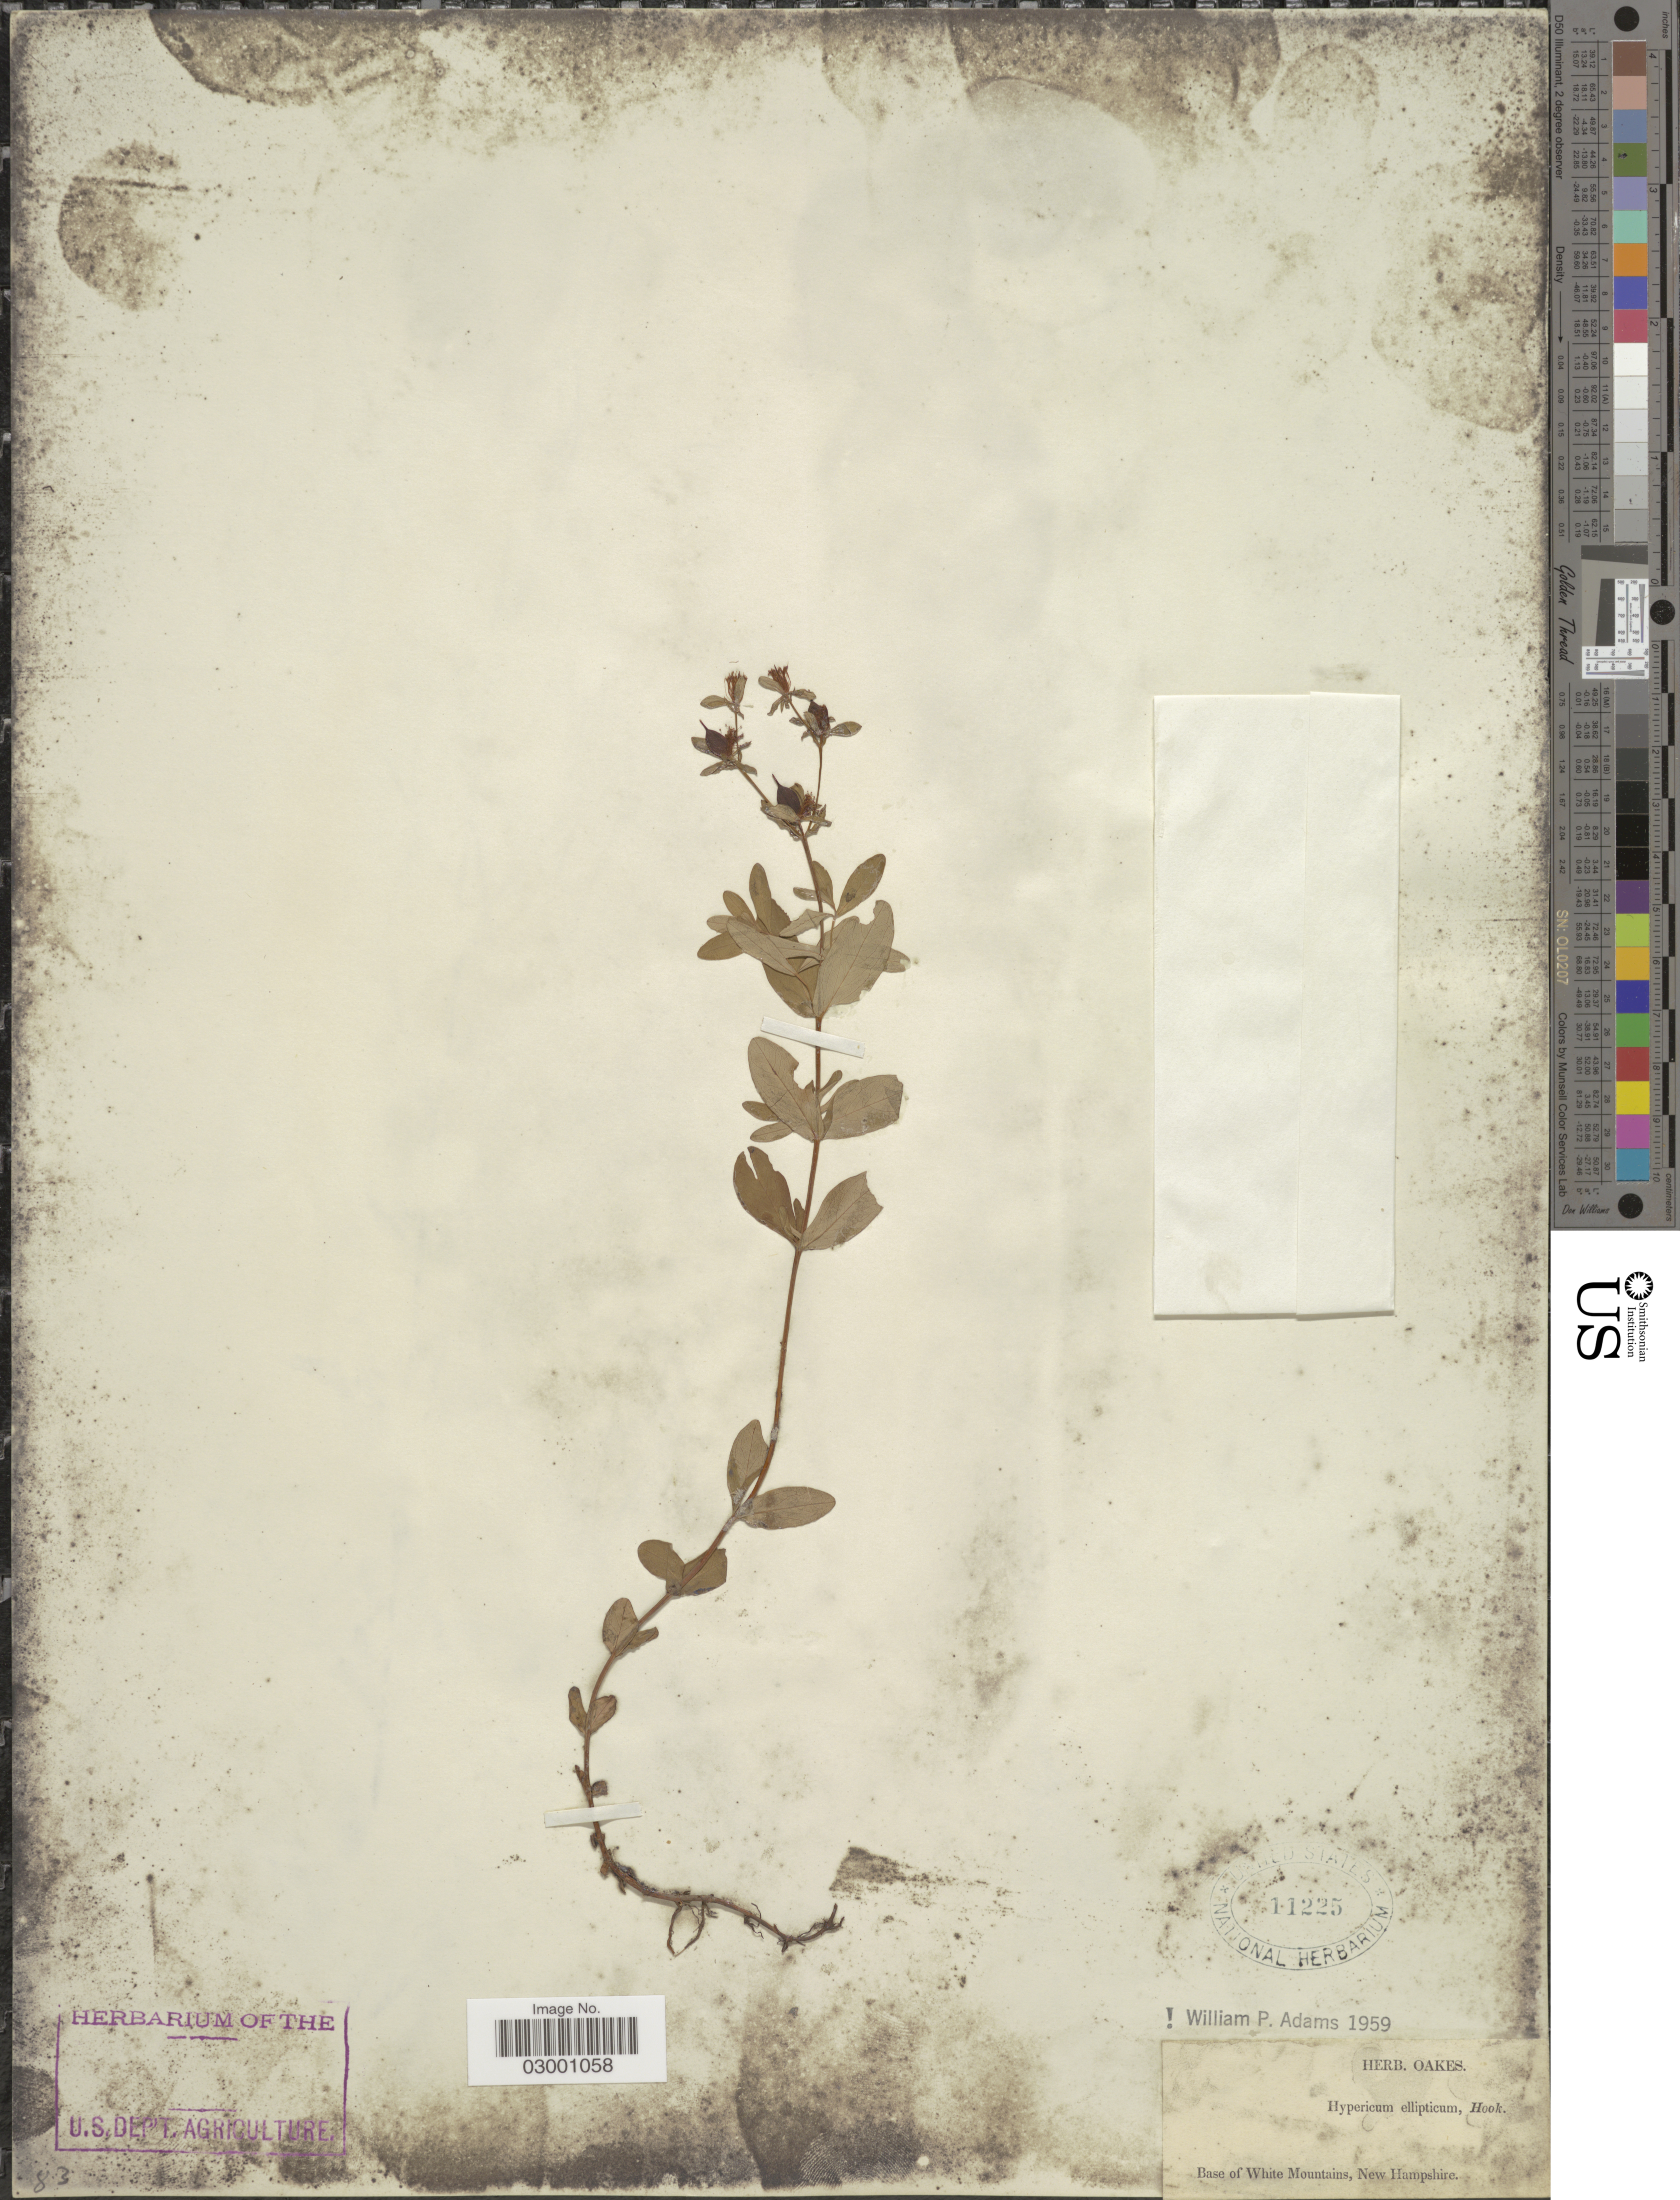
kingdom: Plantae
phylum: Tracheophyta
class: Magnoliopsida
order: Malpighiales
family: Hypericaceae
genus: Hypericum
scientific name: Hypericum ellipticum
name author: Hook.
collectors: ex herb. Oakes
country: United States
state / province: New Hampshire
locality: Base of White Mountains.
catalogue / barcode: US 11225